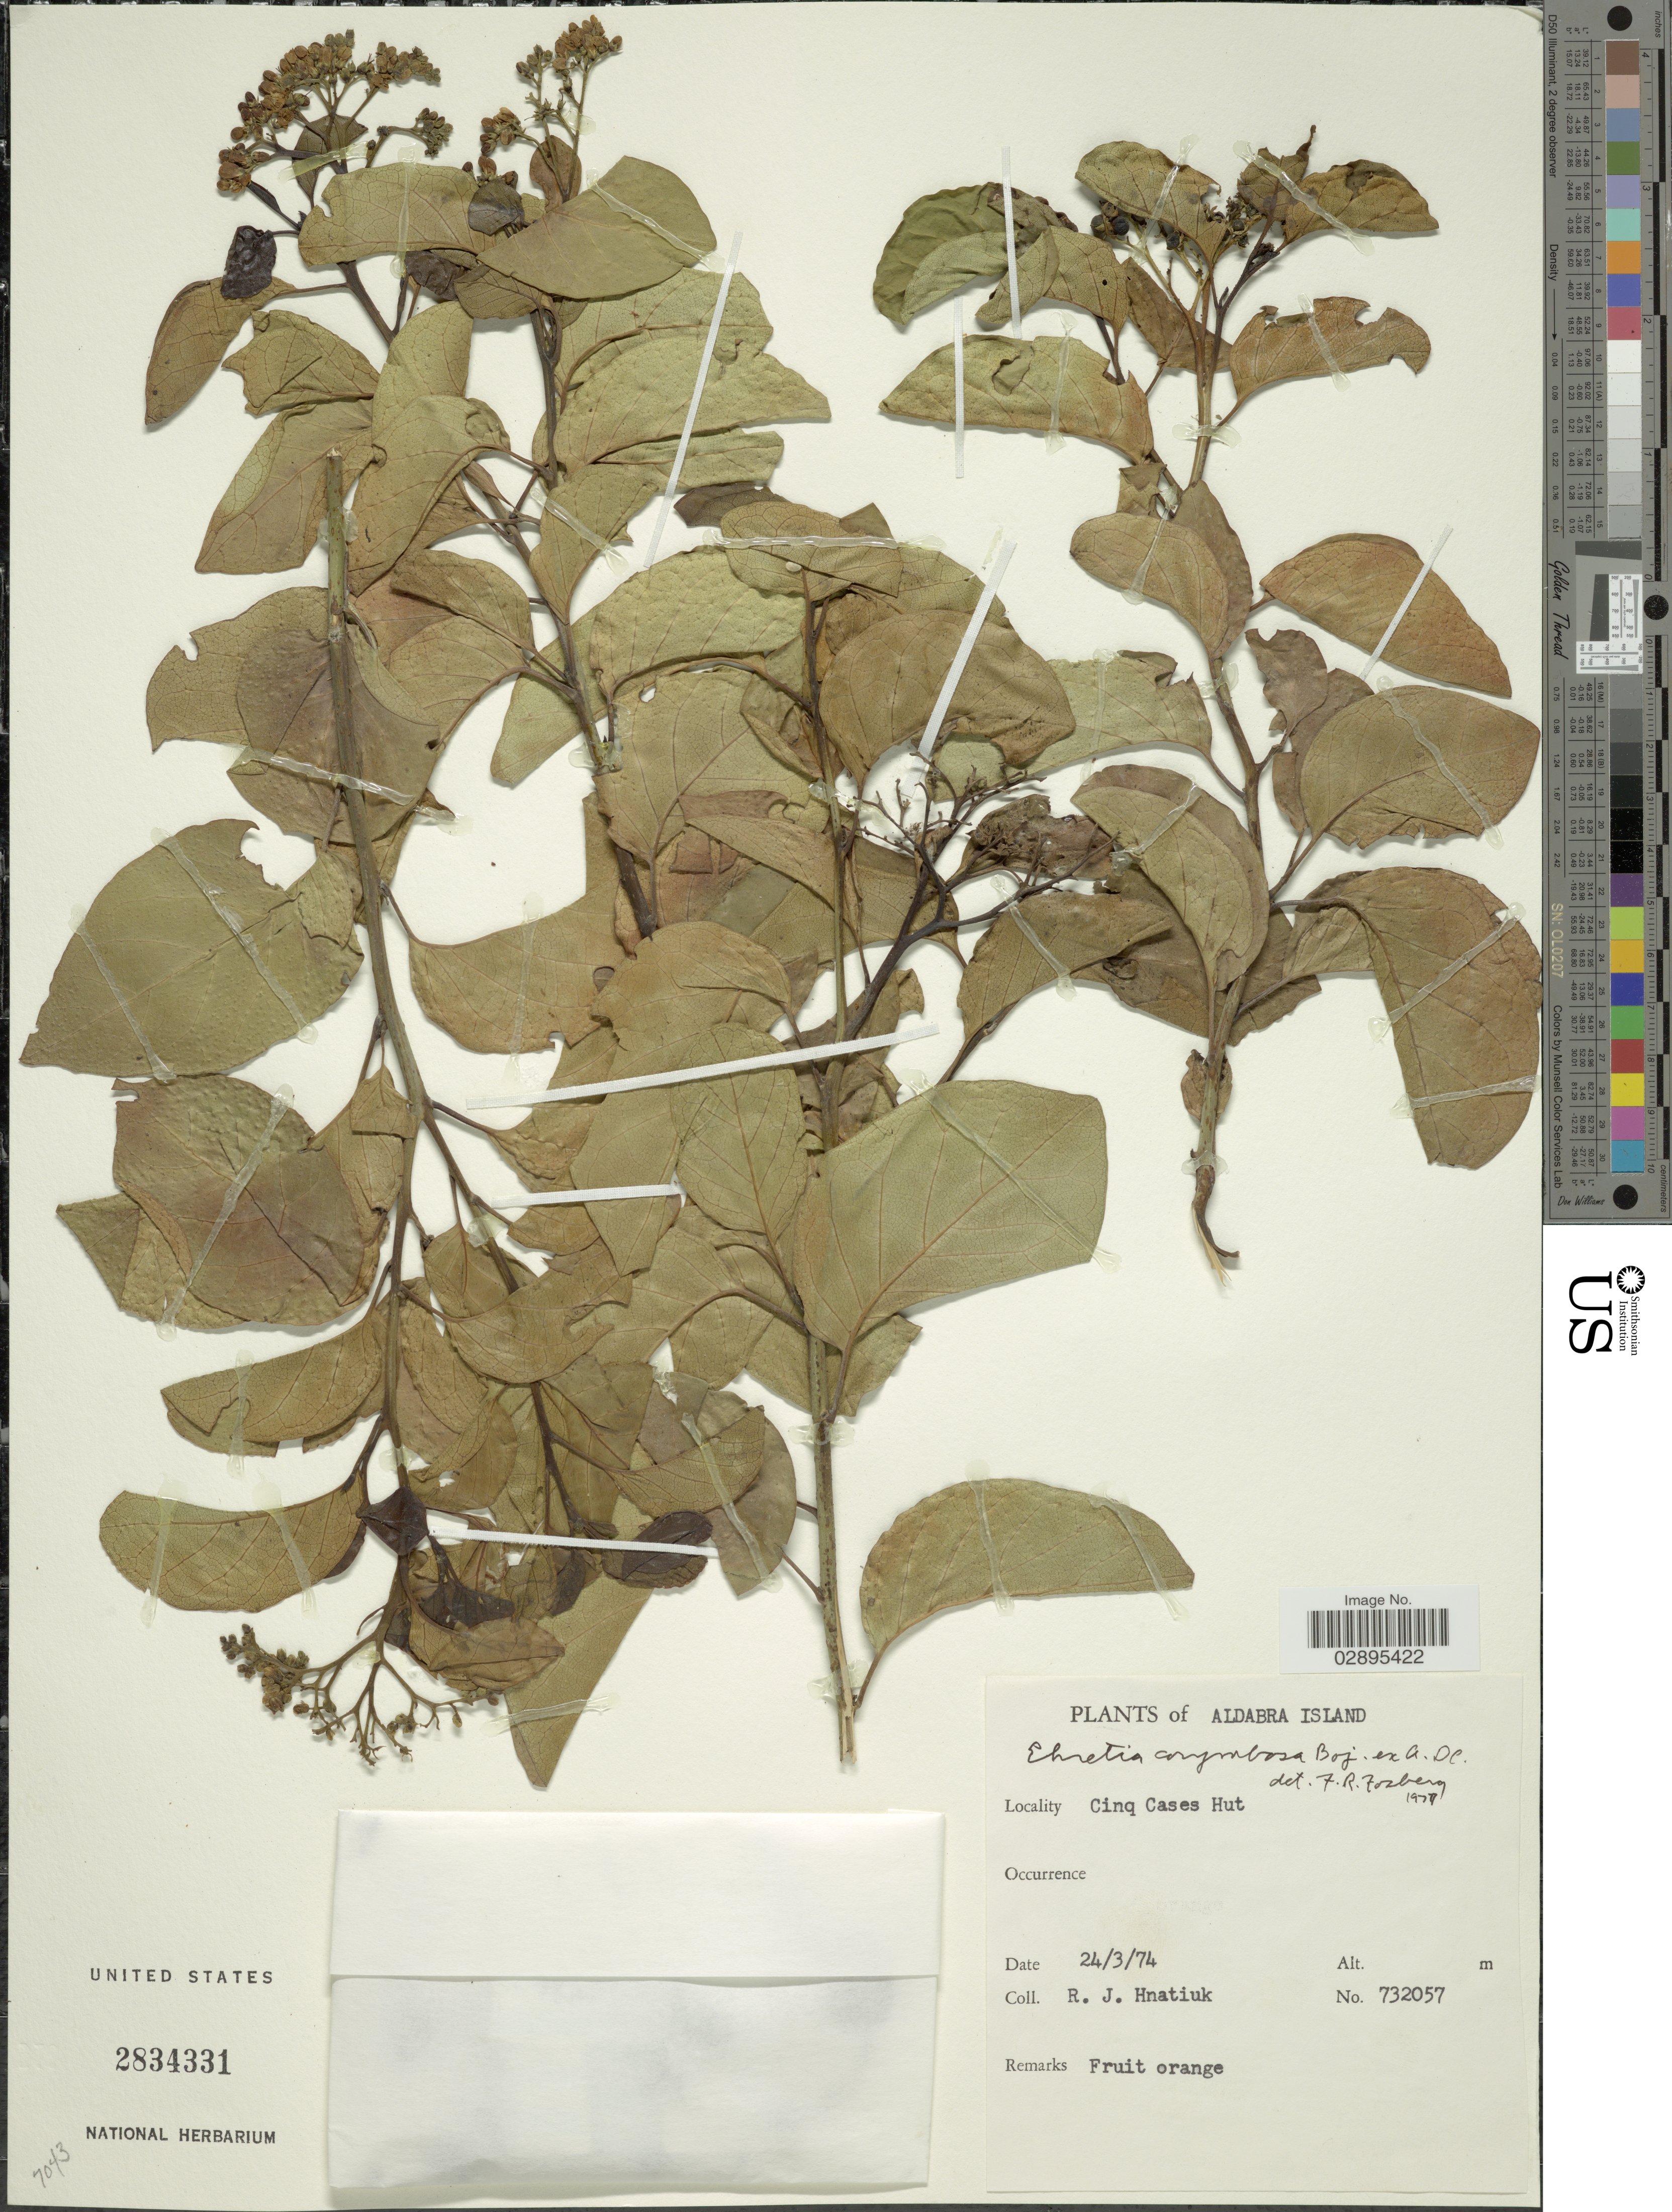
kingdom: Plantae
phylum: Tracheophyta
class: Magnoliopsida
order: Boraginales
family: Ehretiaceae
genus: Ehretia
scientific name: Ehretia corymbosa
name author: Bojer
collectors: R. Hnatiuk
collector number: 732057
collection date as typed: Transcribed d/m/y: 24/3/74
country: Seychelles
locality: Aldabra Island. Cinq Cases Hut.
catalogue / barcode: US 2834331